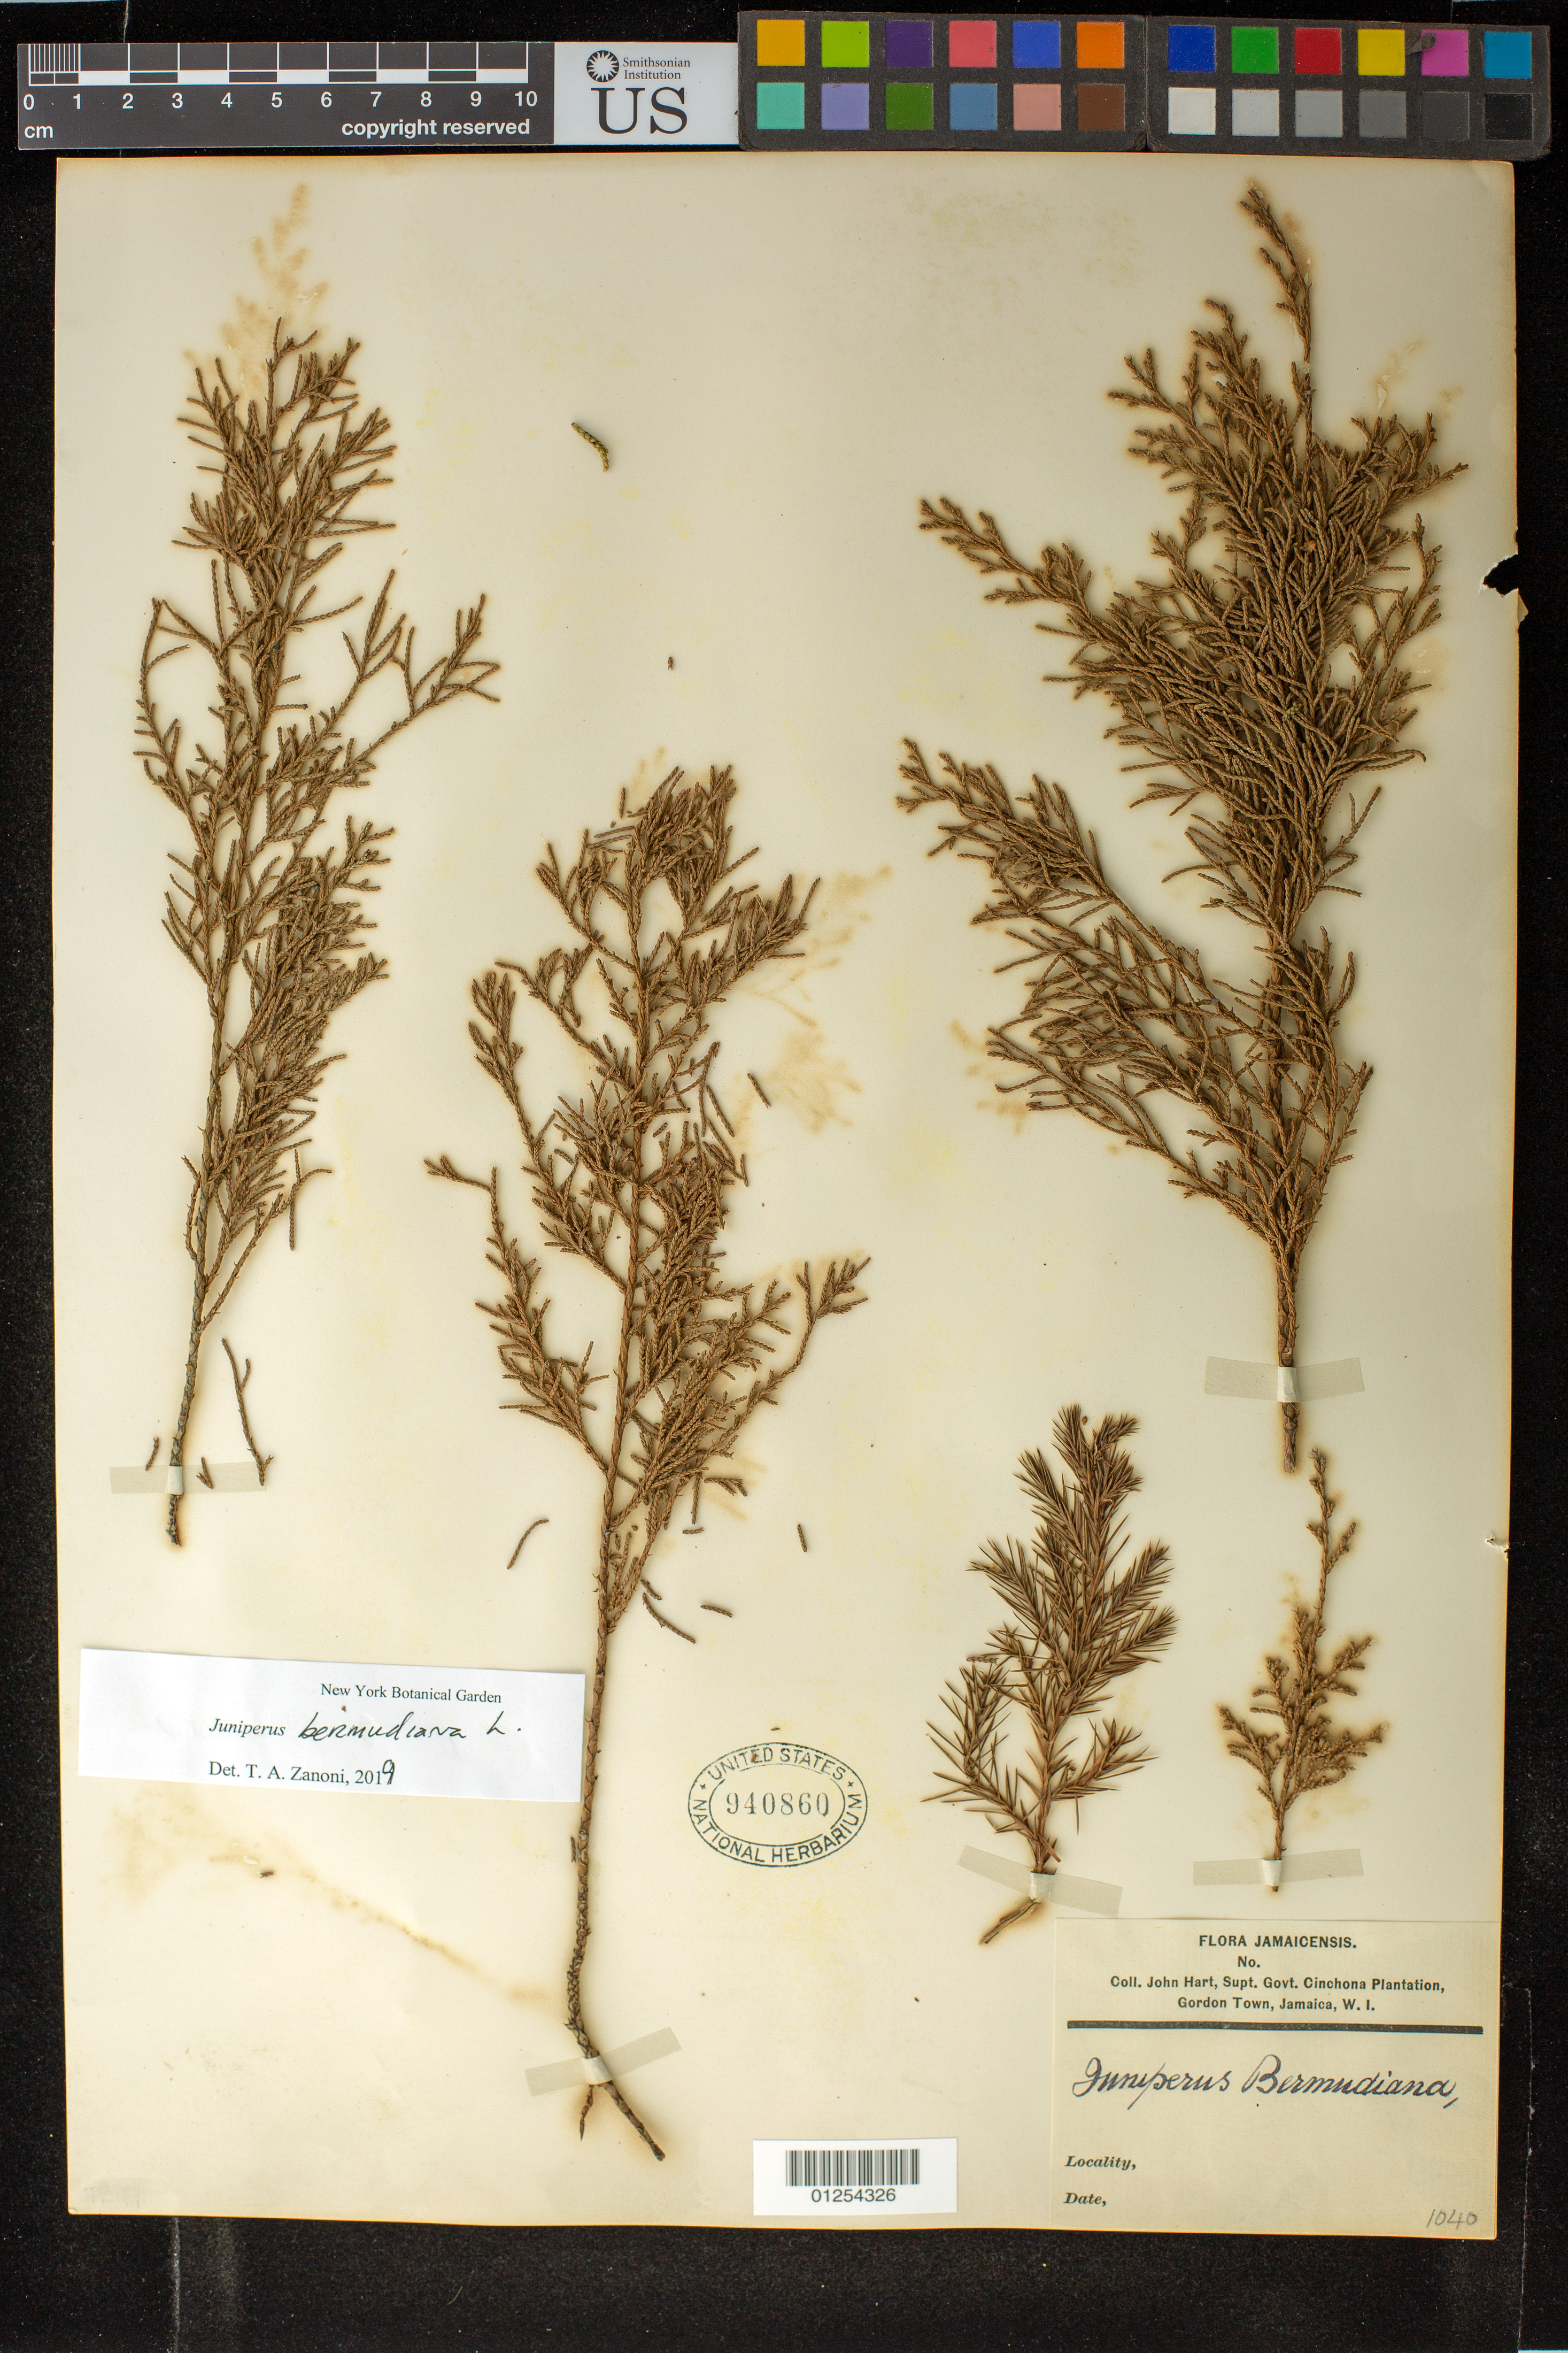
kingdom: Plantae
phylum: Tracheophyta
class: Pinopsida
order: Pinales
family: Cupressaceae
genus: Juniperus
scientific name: Juniperus bermudiana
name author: L.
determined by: Zanoni, T. A., (NY), New York Botanical Garden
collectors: J. H. Hart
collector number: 1040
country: Jamaica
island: Jamaica I.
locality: Cinchona Plantation, Gordon Town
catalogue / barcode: US 940860